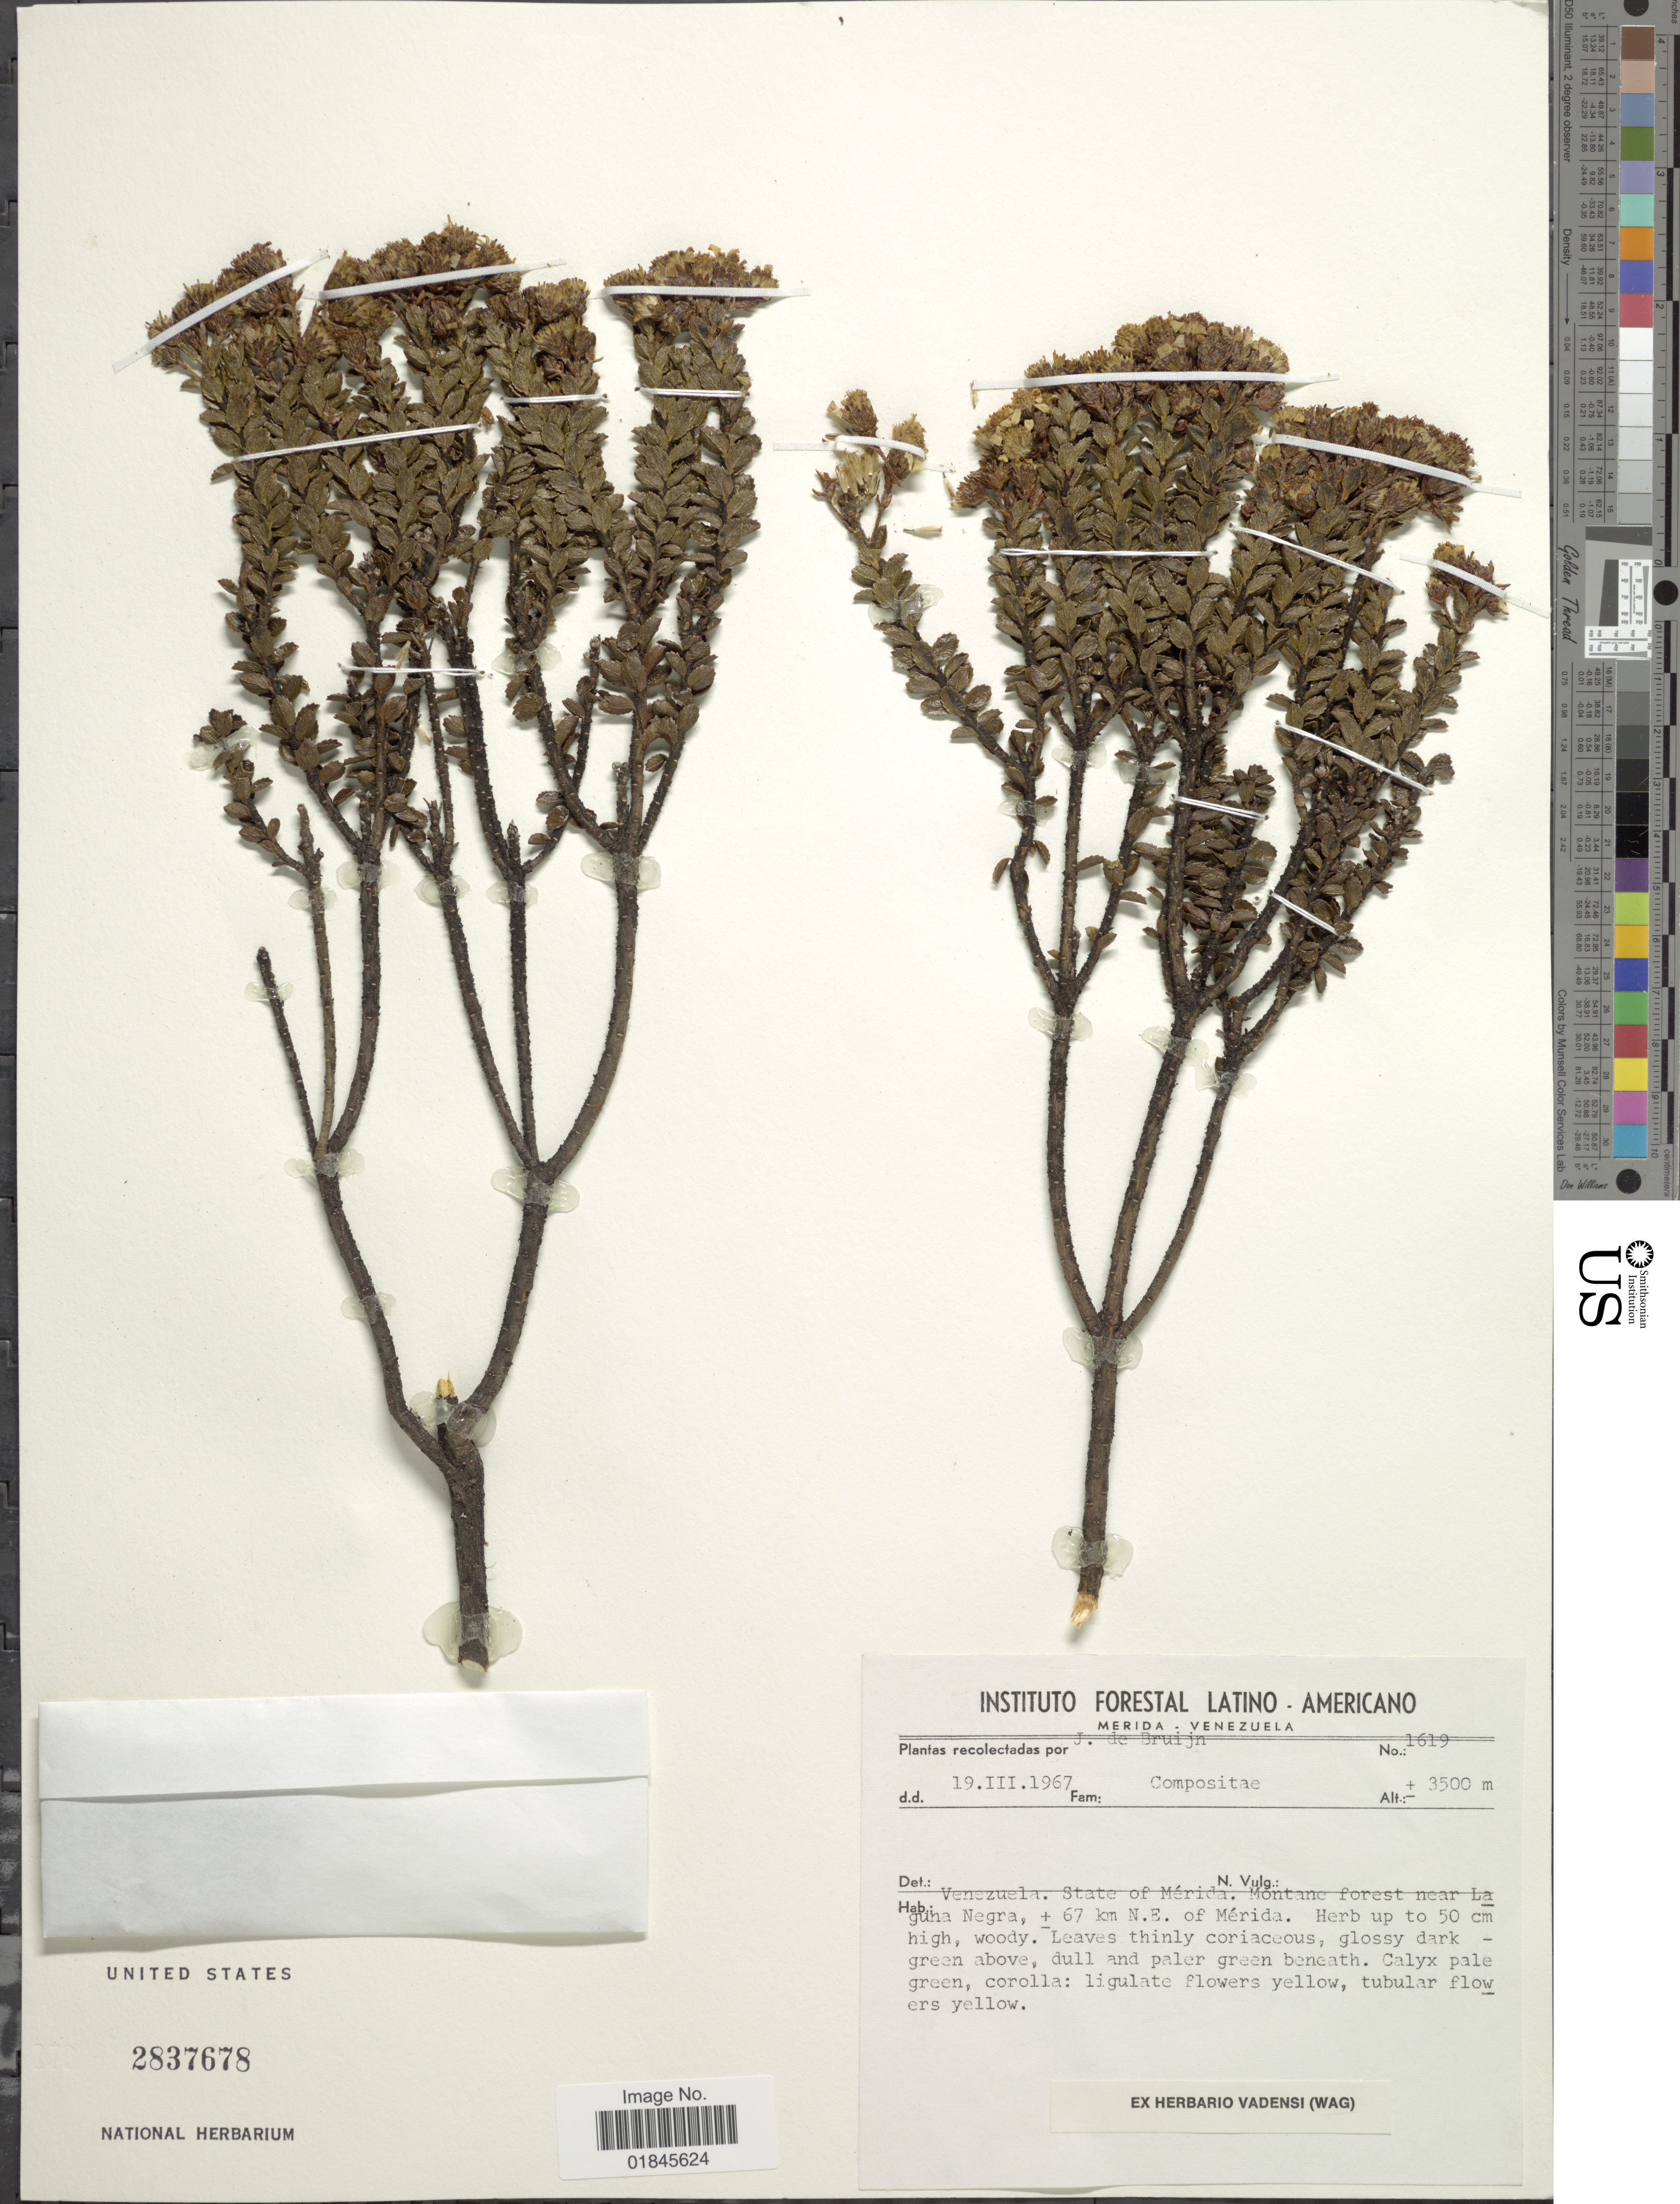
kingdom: Plantae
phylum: Tracheophyta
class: Magnoliopsida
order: Asterales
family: Asteraceae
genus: Pentacalia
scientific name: Pentacalia pachypus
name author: (Greenm.) Cuatrec.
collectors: J. Bruijn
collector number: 1619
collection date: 1967-03-19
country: Venezuela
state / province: Mérida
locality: Venezuela. State of Mérida. Montane forest near Laguna Negra, ± 67 km N.E. of Mérida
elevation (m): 3500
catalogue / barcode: US 2837678